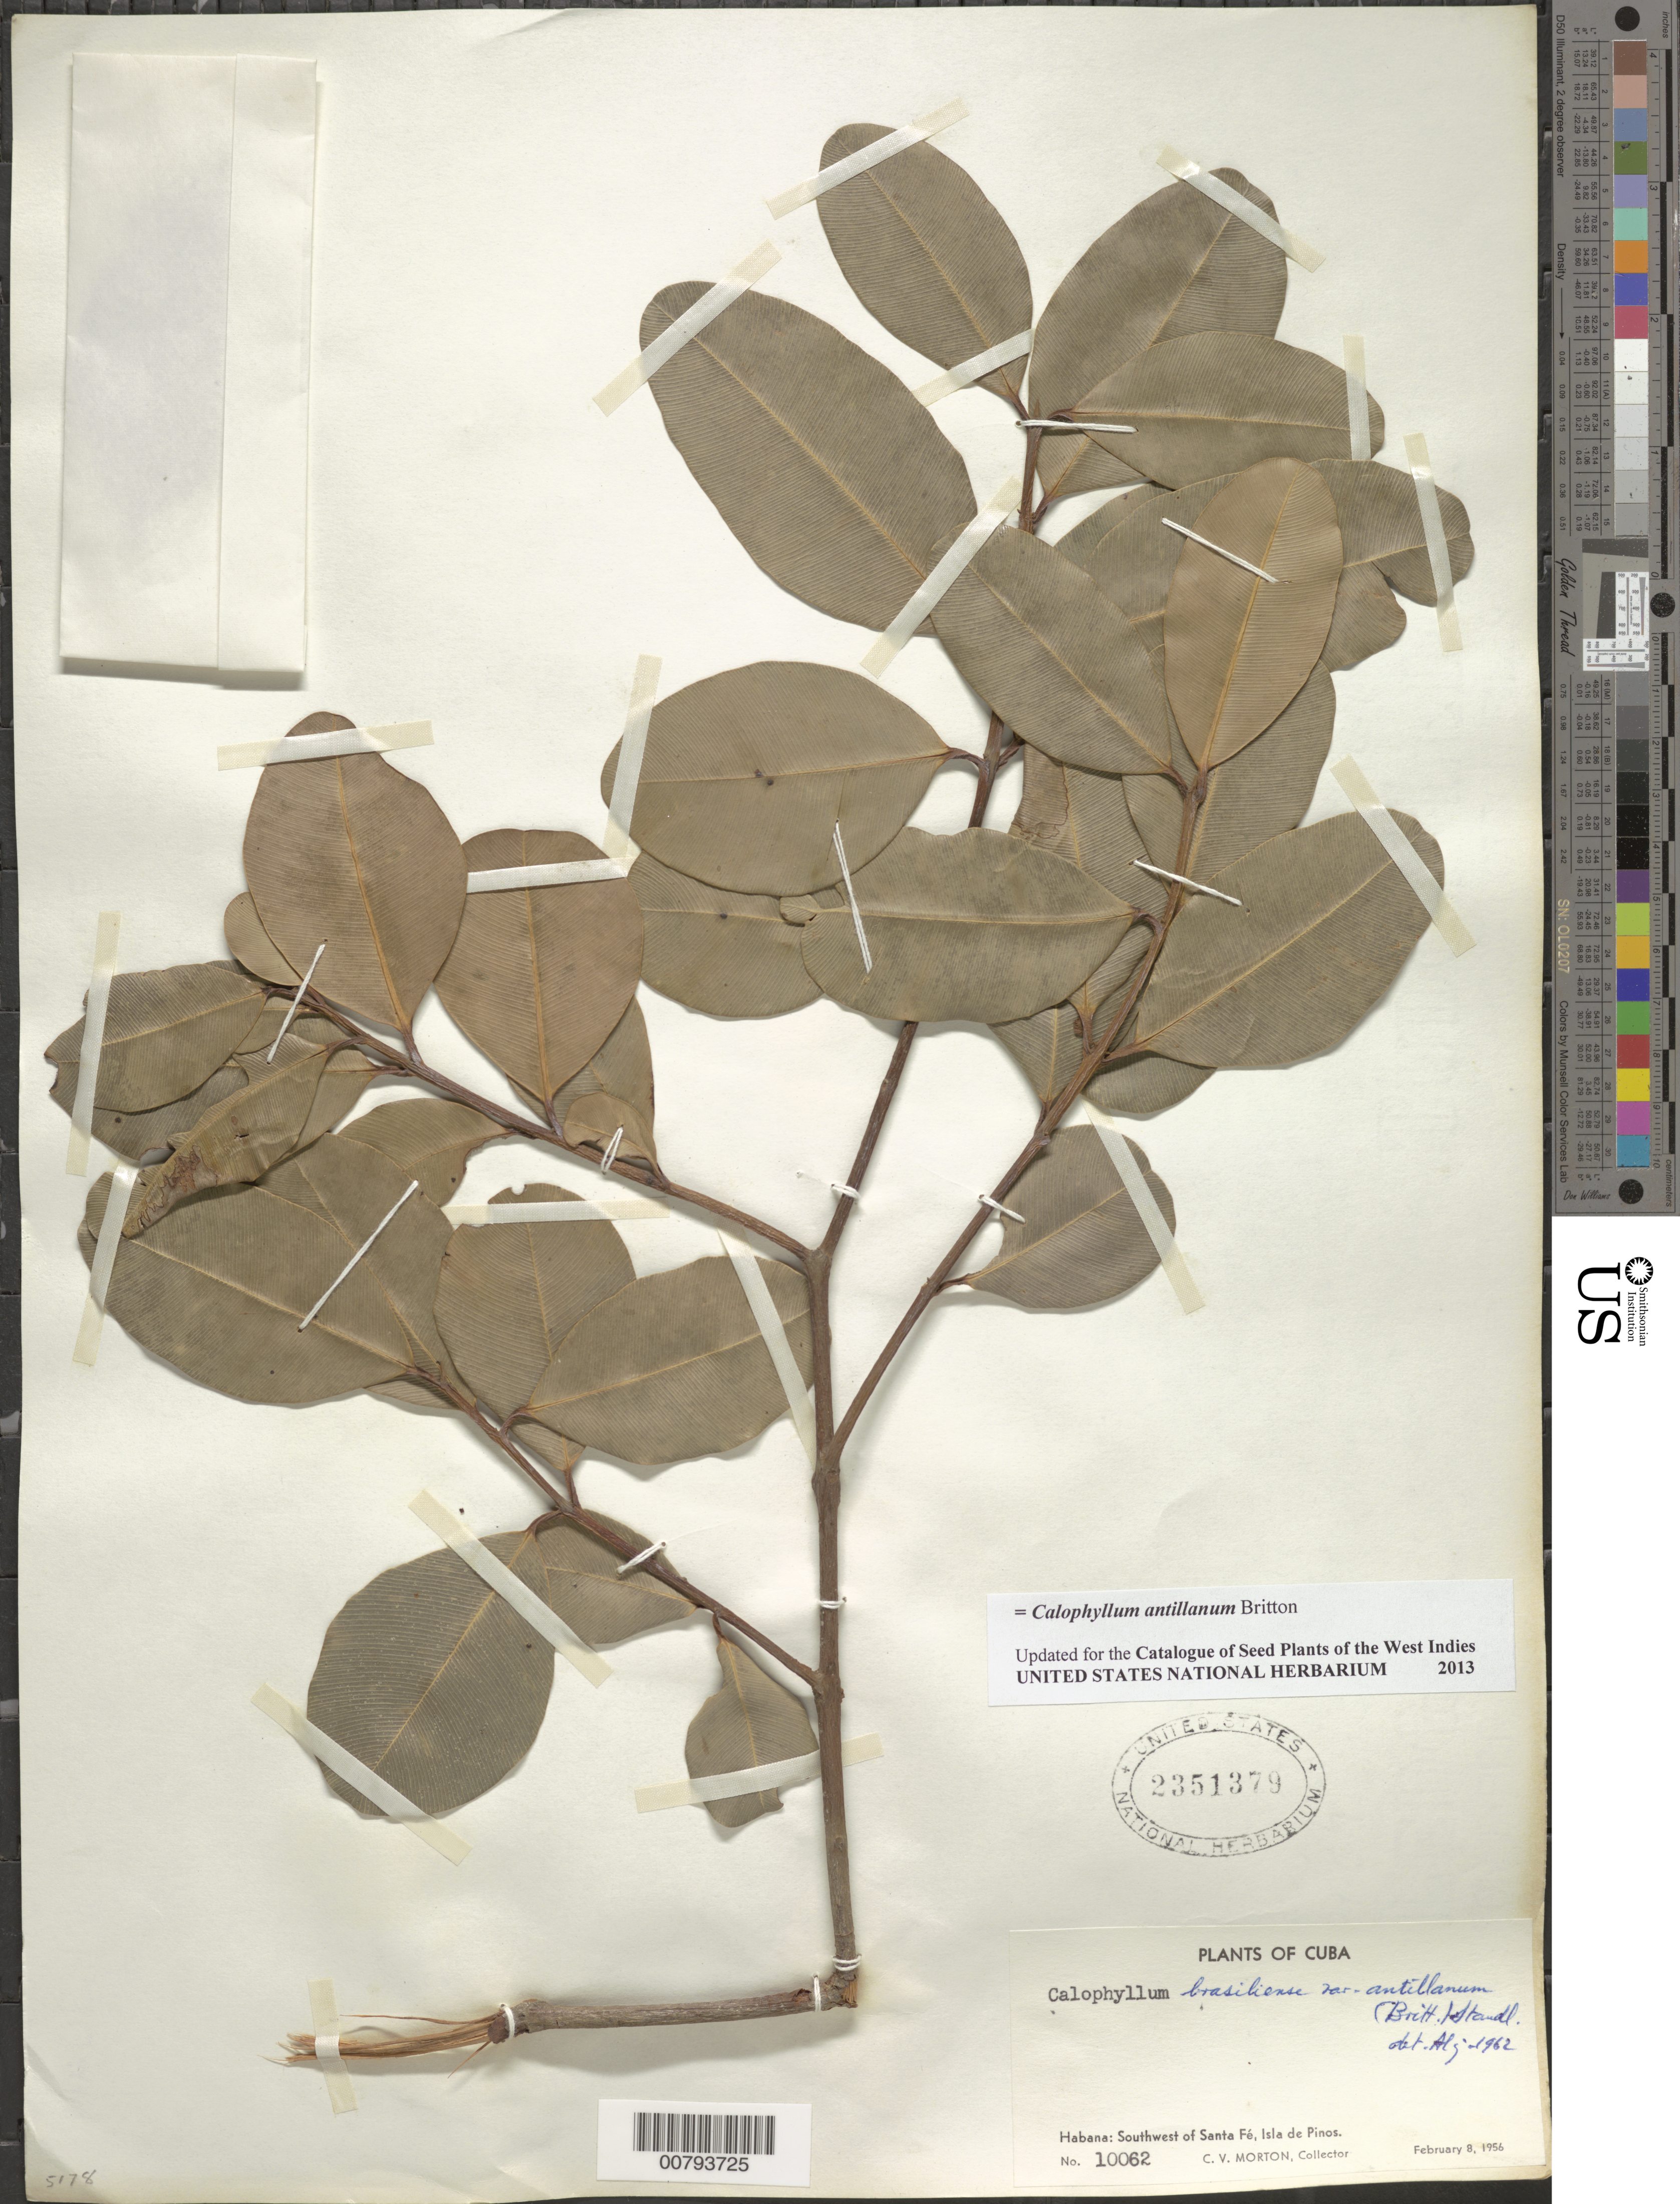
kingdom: Plantae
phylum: Tracheophyta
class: Magnoliopsida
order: Malpighiales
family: Calophyllaceae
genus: Calophyllum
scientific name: Calophyllum antillanum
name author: Britton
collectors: C. V. Morton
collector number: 10062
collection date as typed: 08 Feb 1956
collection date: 1956-02-08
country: Cuba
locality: Habana: Southwest of Santa Fé, Isla de Pinos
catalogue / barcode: US 2351379